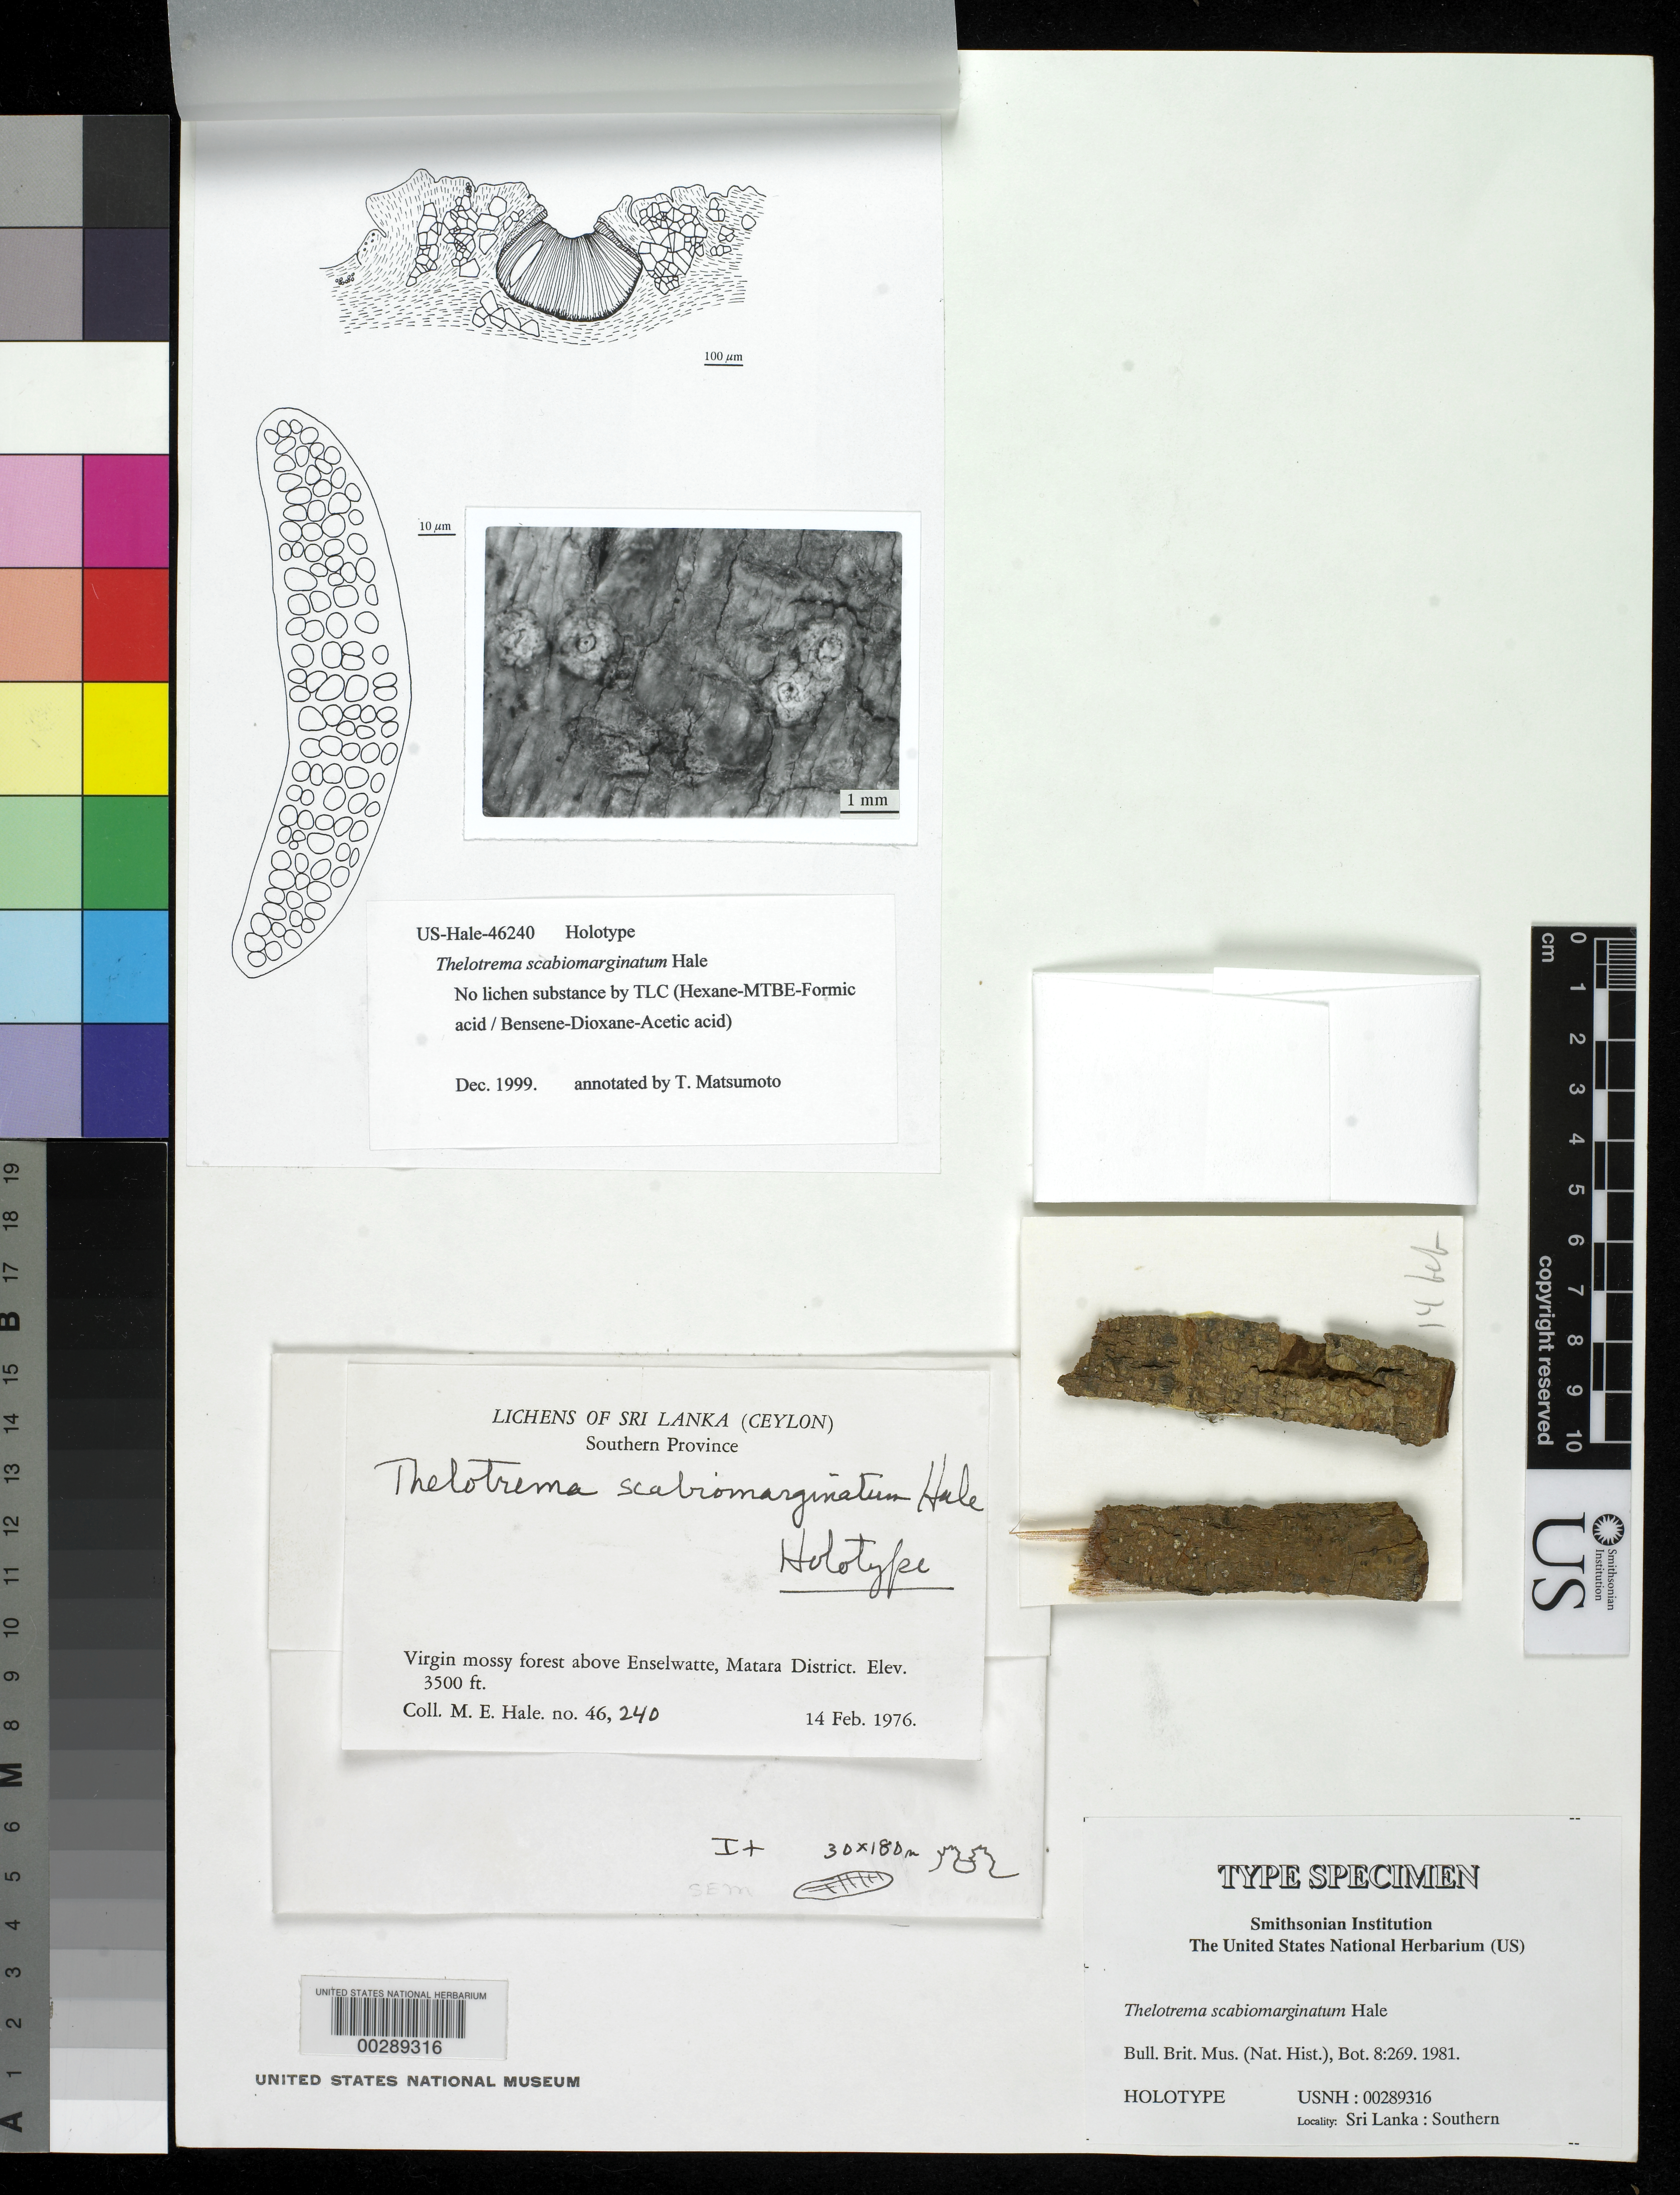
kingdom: Fungi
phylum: Ascomycota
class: Lecanoromycetes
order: Ostropales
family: Graphidaceae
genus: Thelotrema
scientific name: Thelotrema scabiomarginatum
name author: Hale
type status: Holotype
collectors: M. Hale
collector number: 46240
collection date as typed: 14 Feb 1976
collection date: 1976-02-14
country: Sri Lanka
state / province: Southern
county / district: Matara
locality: Virgin mossy forest above Enselwatte.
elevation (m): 1067